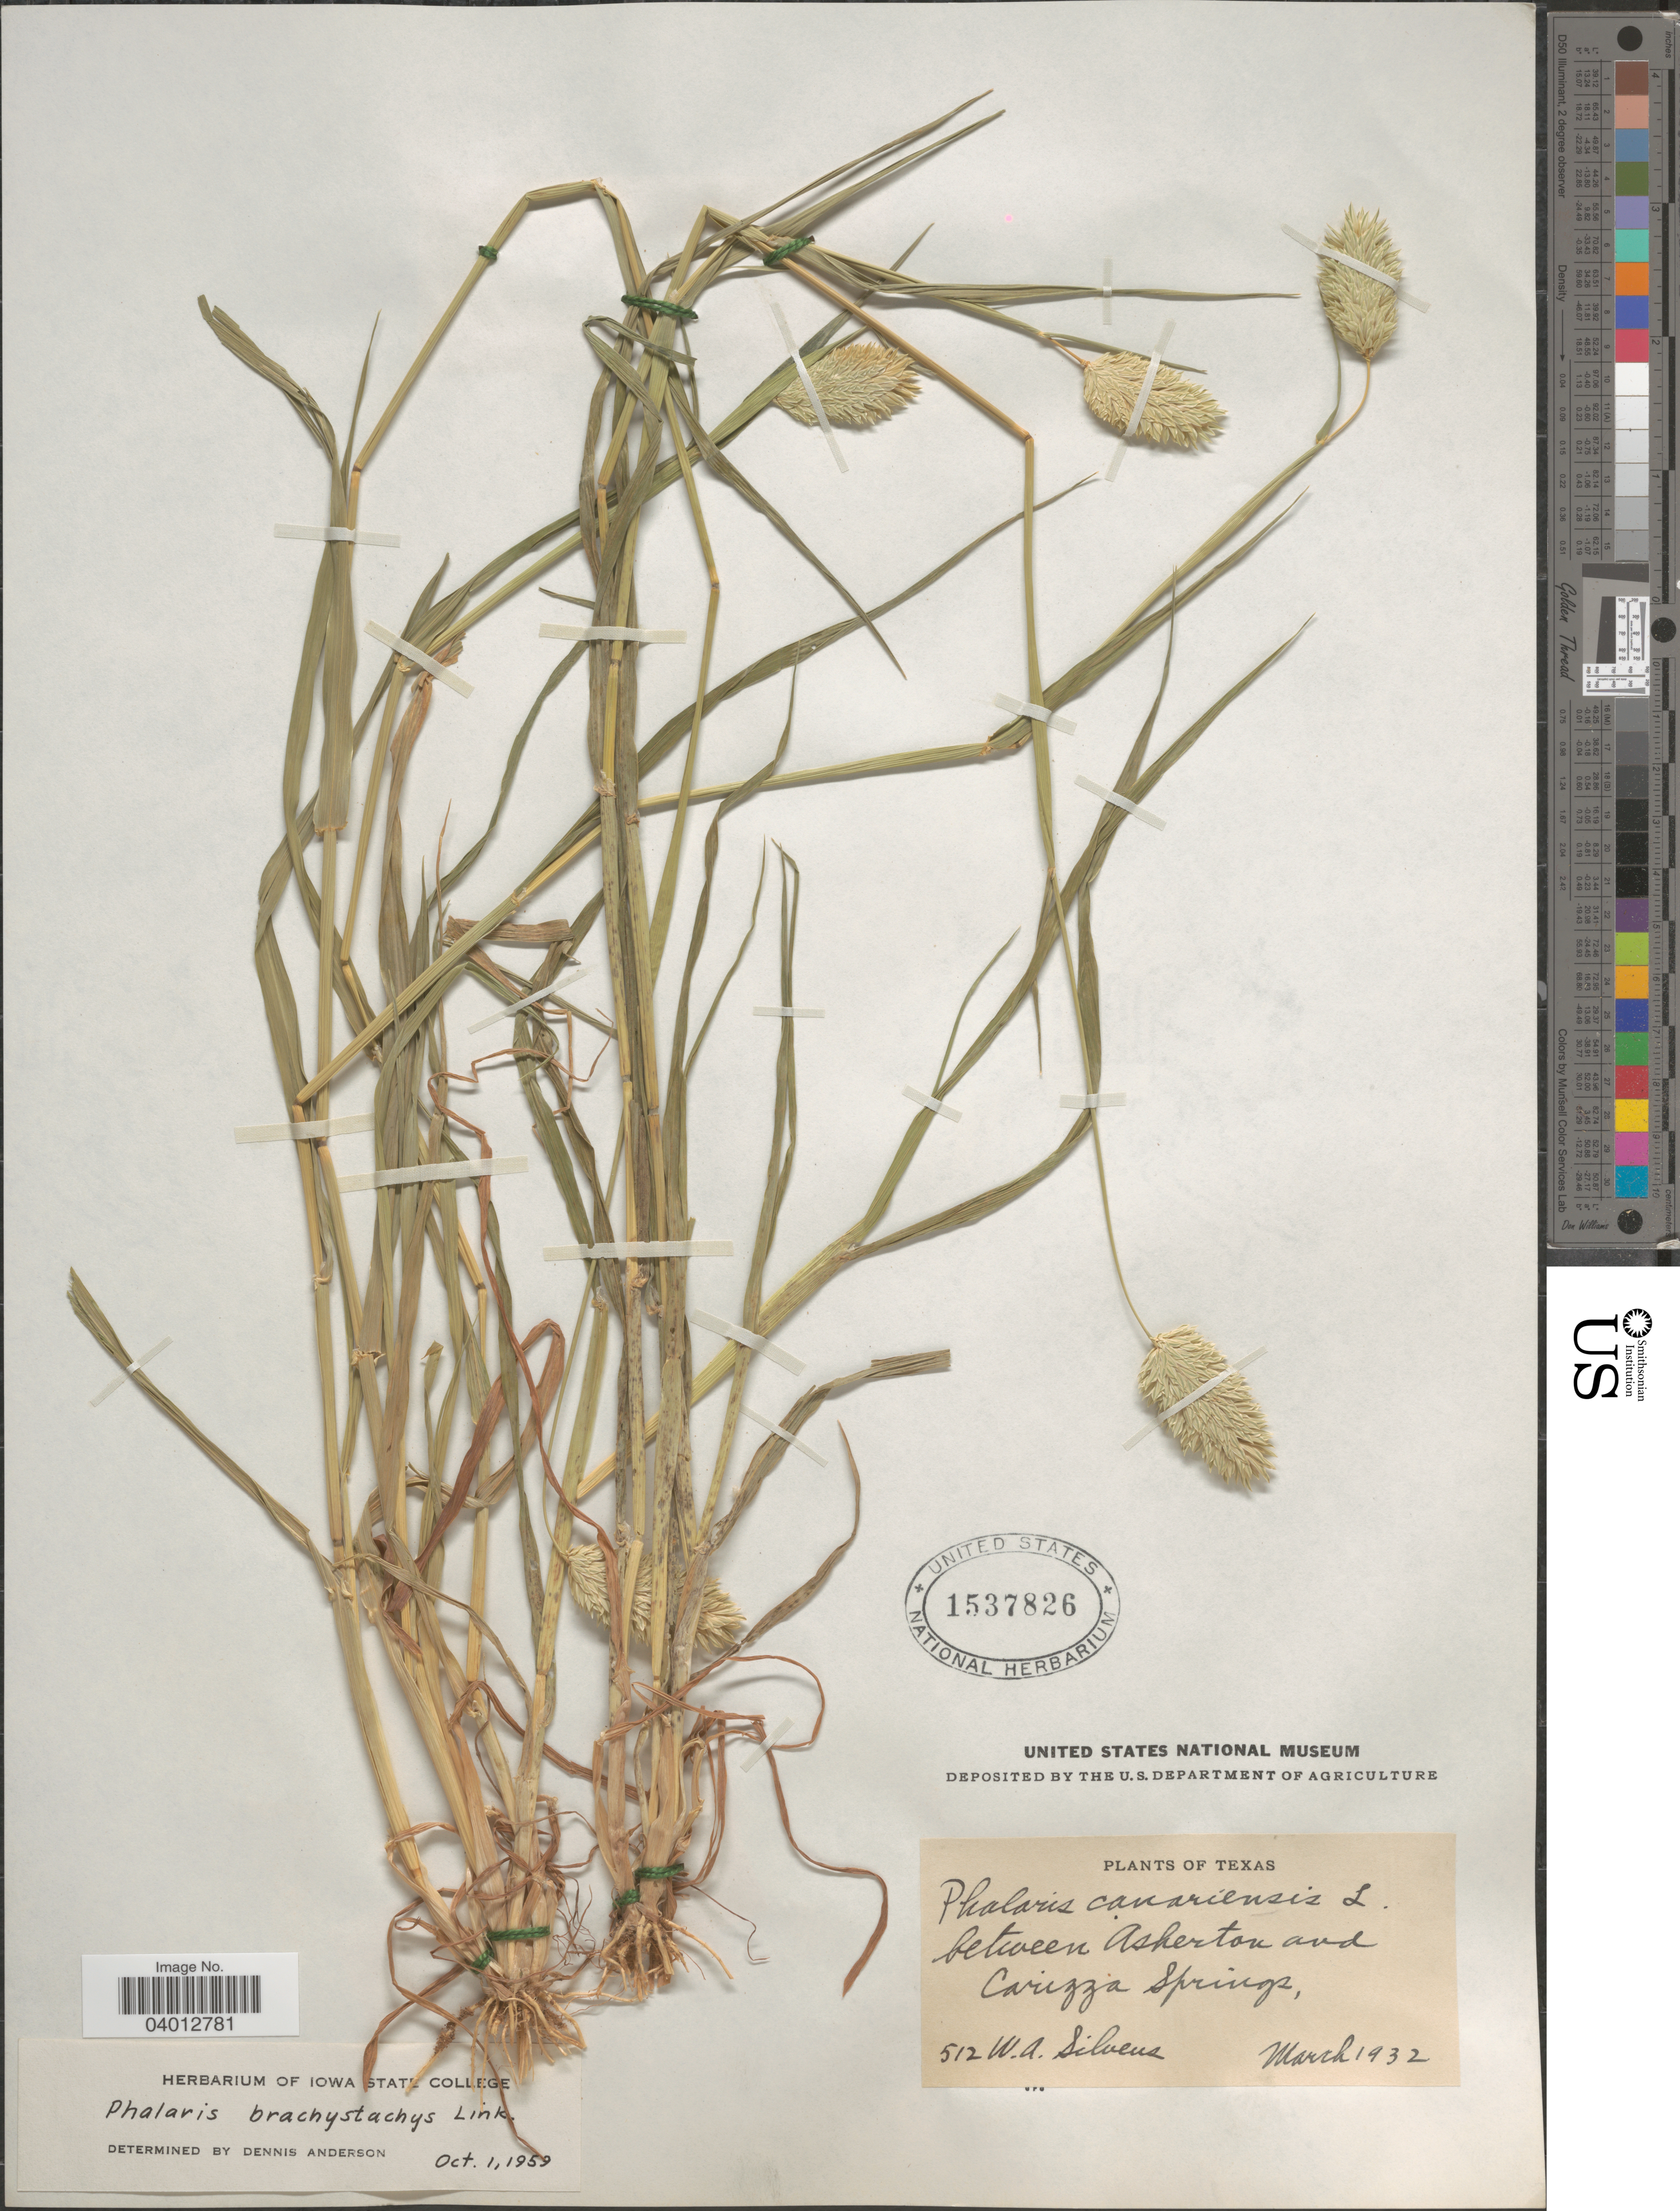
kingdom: Plantae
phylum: Tracheophyta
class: Liliopsida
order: Poales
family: Poaceae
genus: Phalaris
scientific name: Phalaris canariensis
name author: L.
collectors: W. Silveus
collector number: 512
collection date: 1932-03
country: United States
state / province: Texas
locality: Between Asherton and Carizza Springs.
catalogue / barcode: US 1537826